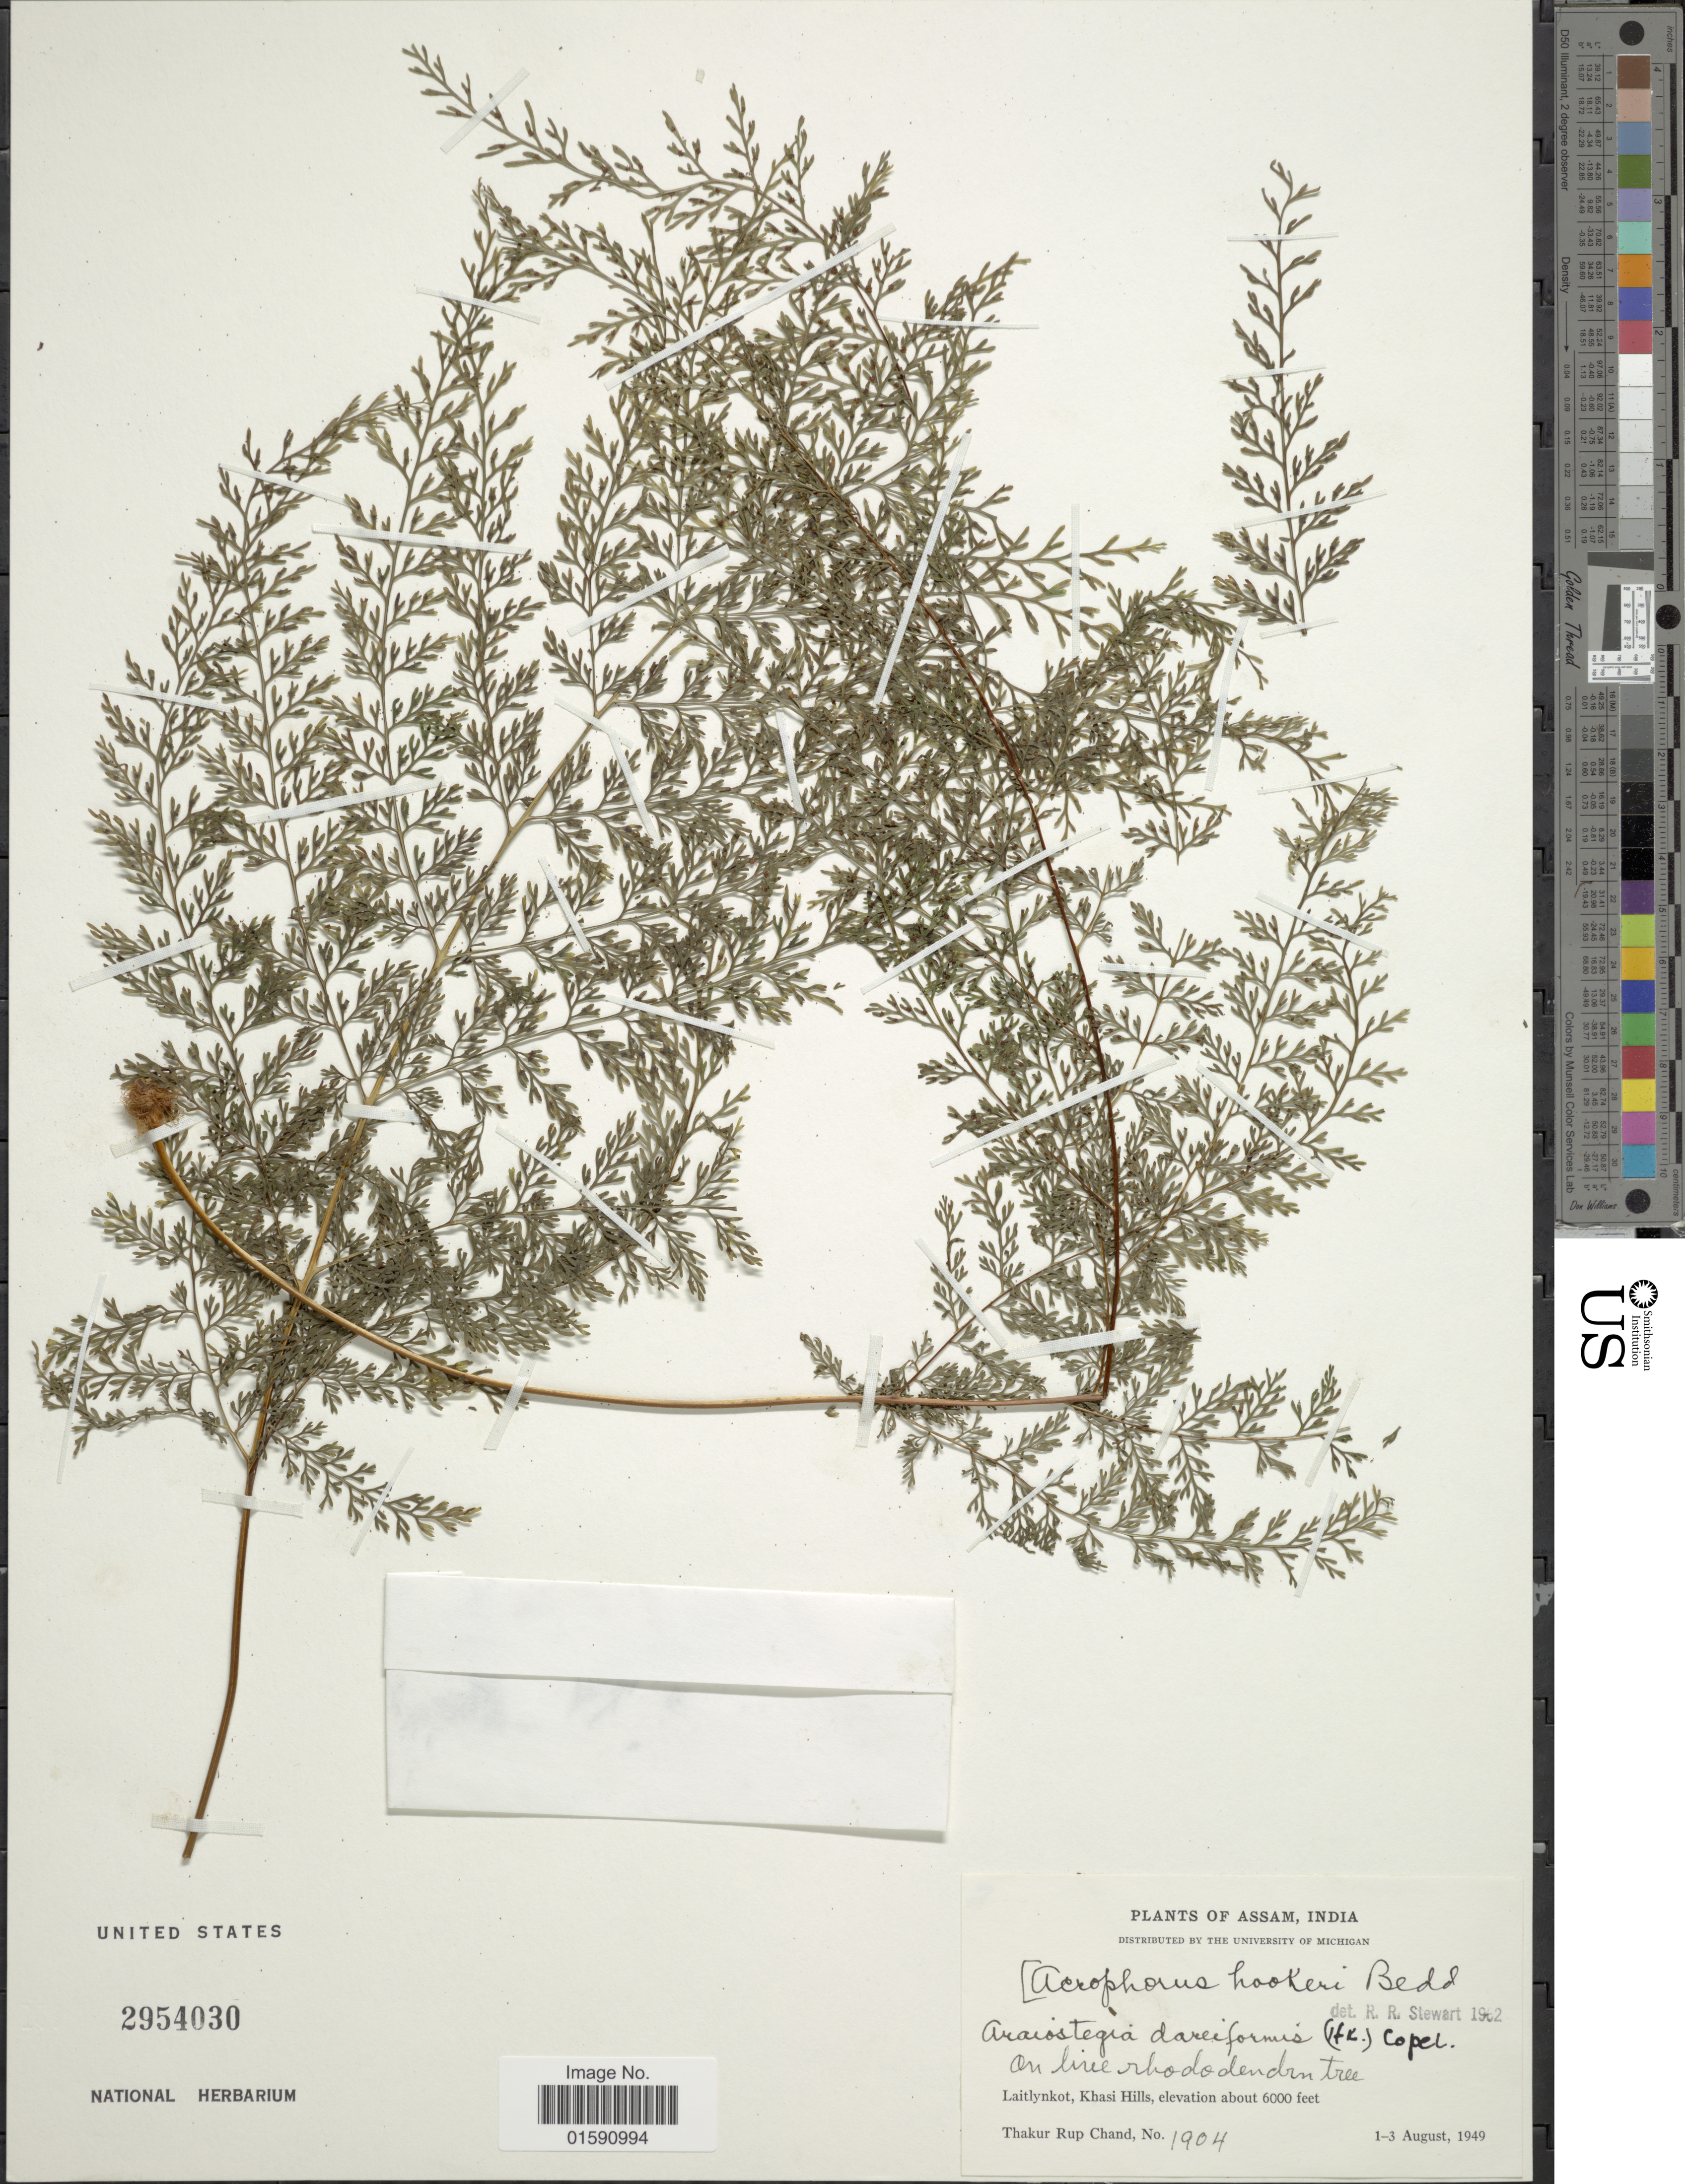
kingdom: Plantae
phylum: Tracheophyta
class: Polypodiopsida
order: Polypodiales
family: Polypodiaceae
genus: Gymnogrammitis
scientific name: Gymnogrammitis dareiformis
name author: (Hook.) Ching ex Tardieu & C. Chr.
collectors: T. R. Chand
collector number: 1904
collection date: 1949-08-01/1949-08-03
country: India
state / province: Meghalaya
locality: Laitlynkot, Khasi Hills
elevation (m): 1829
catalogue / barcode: US 2954030